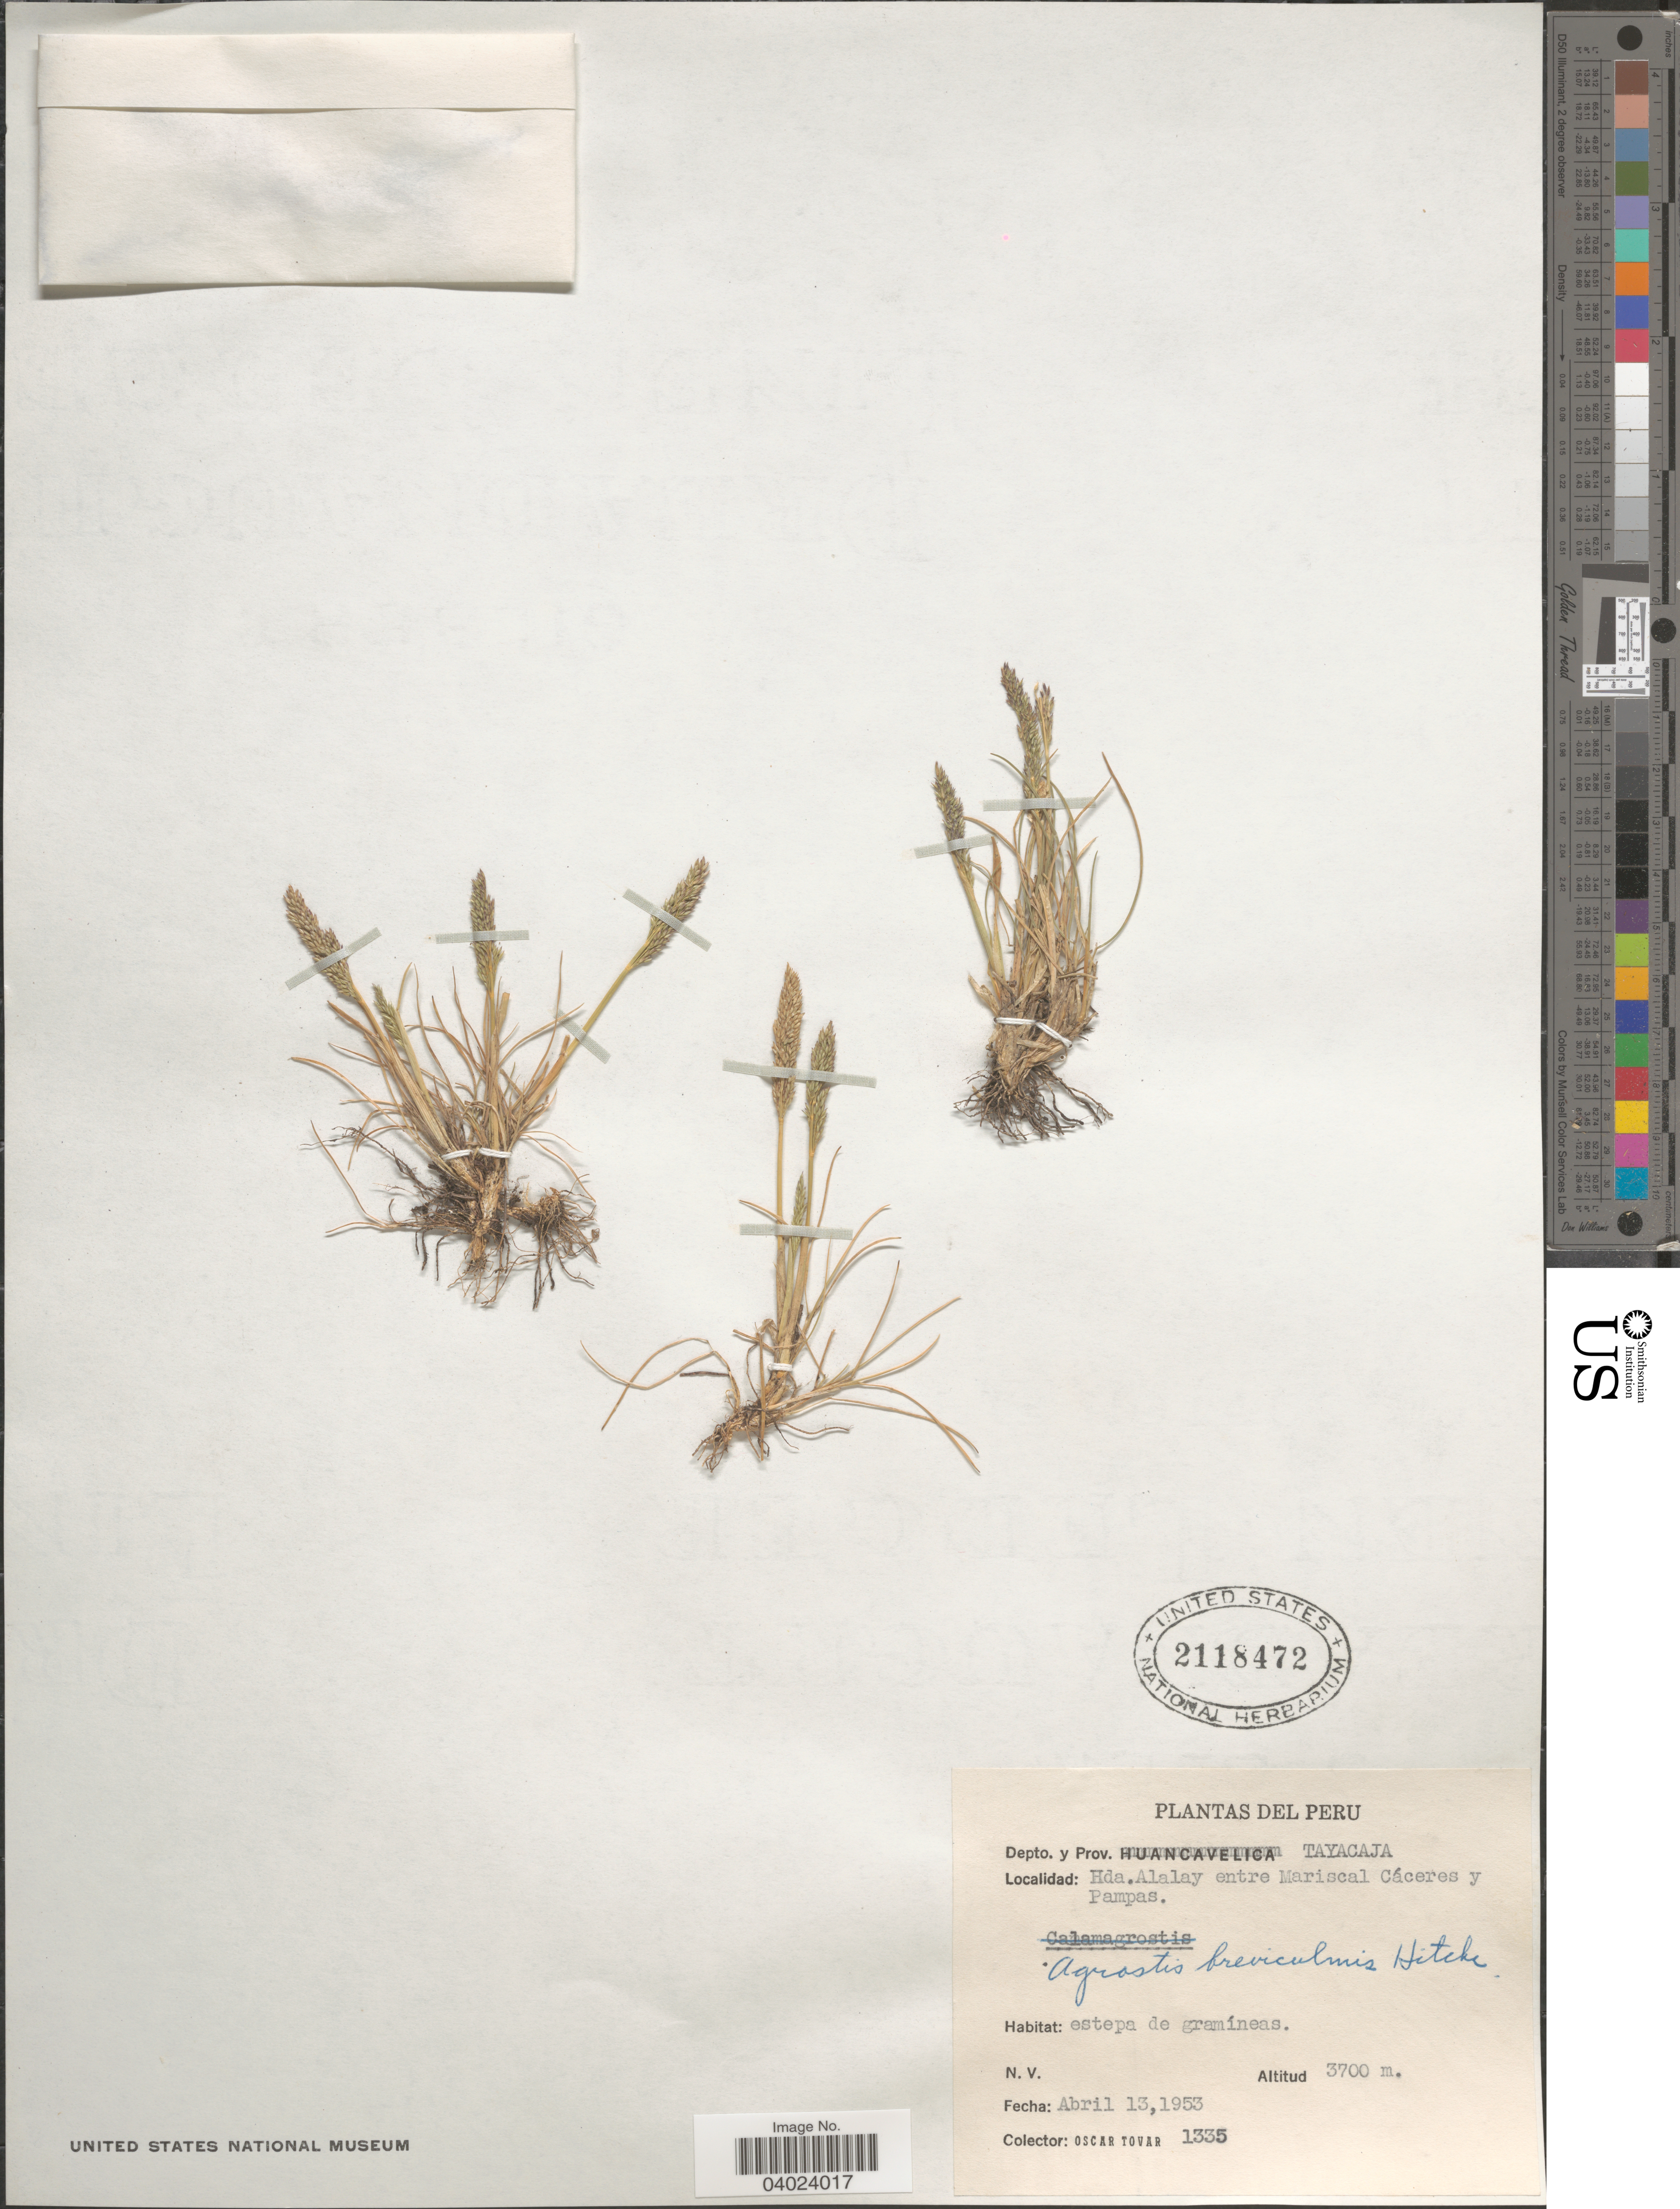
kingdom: Plantae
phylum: Tracheophyta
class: Liliopsida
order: Poales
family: Poaceae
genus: Agrostis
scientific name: Agrostis breviculmis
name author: Hitchc.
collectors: Ó. Tovar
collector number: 1335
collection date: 1953-04-13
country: Peru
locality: Depto. y Prov. Tayacaja. Hda. Alalay entre Mariscal Cáceres y Pampas.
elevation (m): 3700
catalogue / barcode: US 2118472